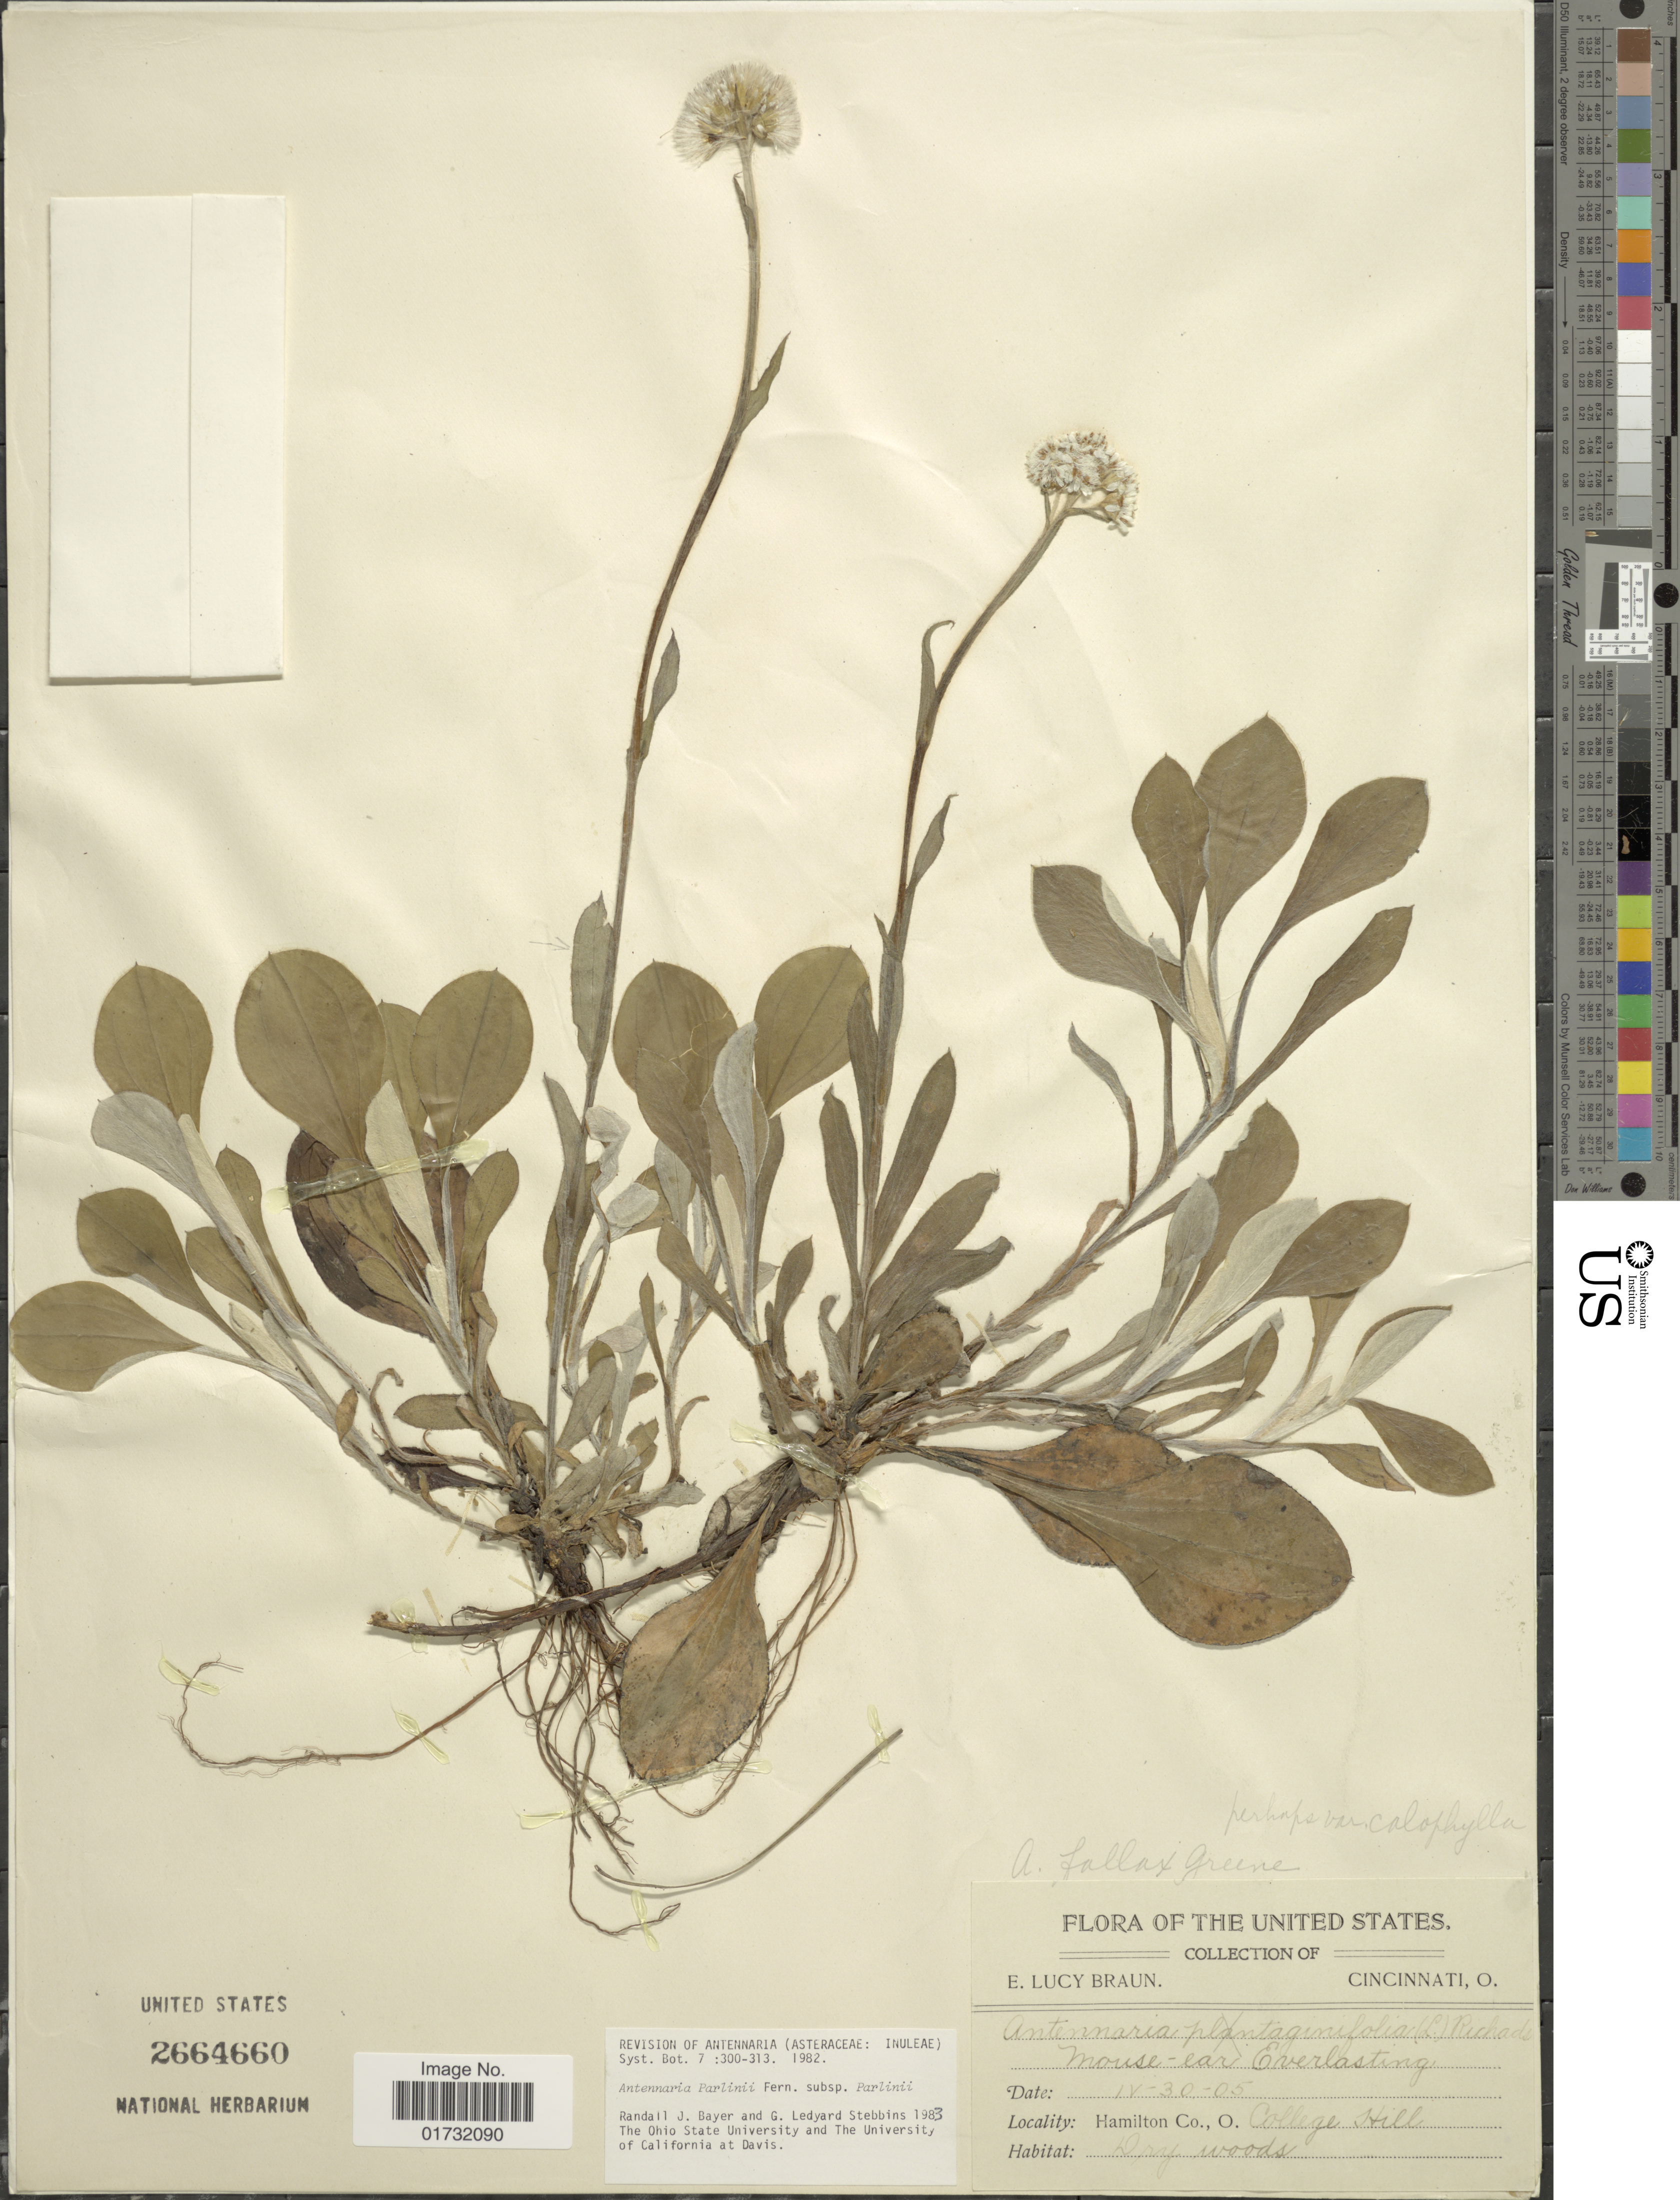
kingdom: Plantae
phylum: Tracheophyta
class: Magnoliopsida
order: Asterales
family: Asteraceae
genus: Antennaria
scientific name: Antennaria parlinii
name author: Fernald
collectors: E. L. Braun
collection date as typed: Transcribed d/m/y: 30/4/5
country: United States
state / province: Ohio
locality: Hamilton Co. College Hill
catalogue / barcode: US 2664660